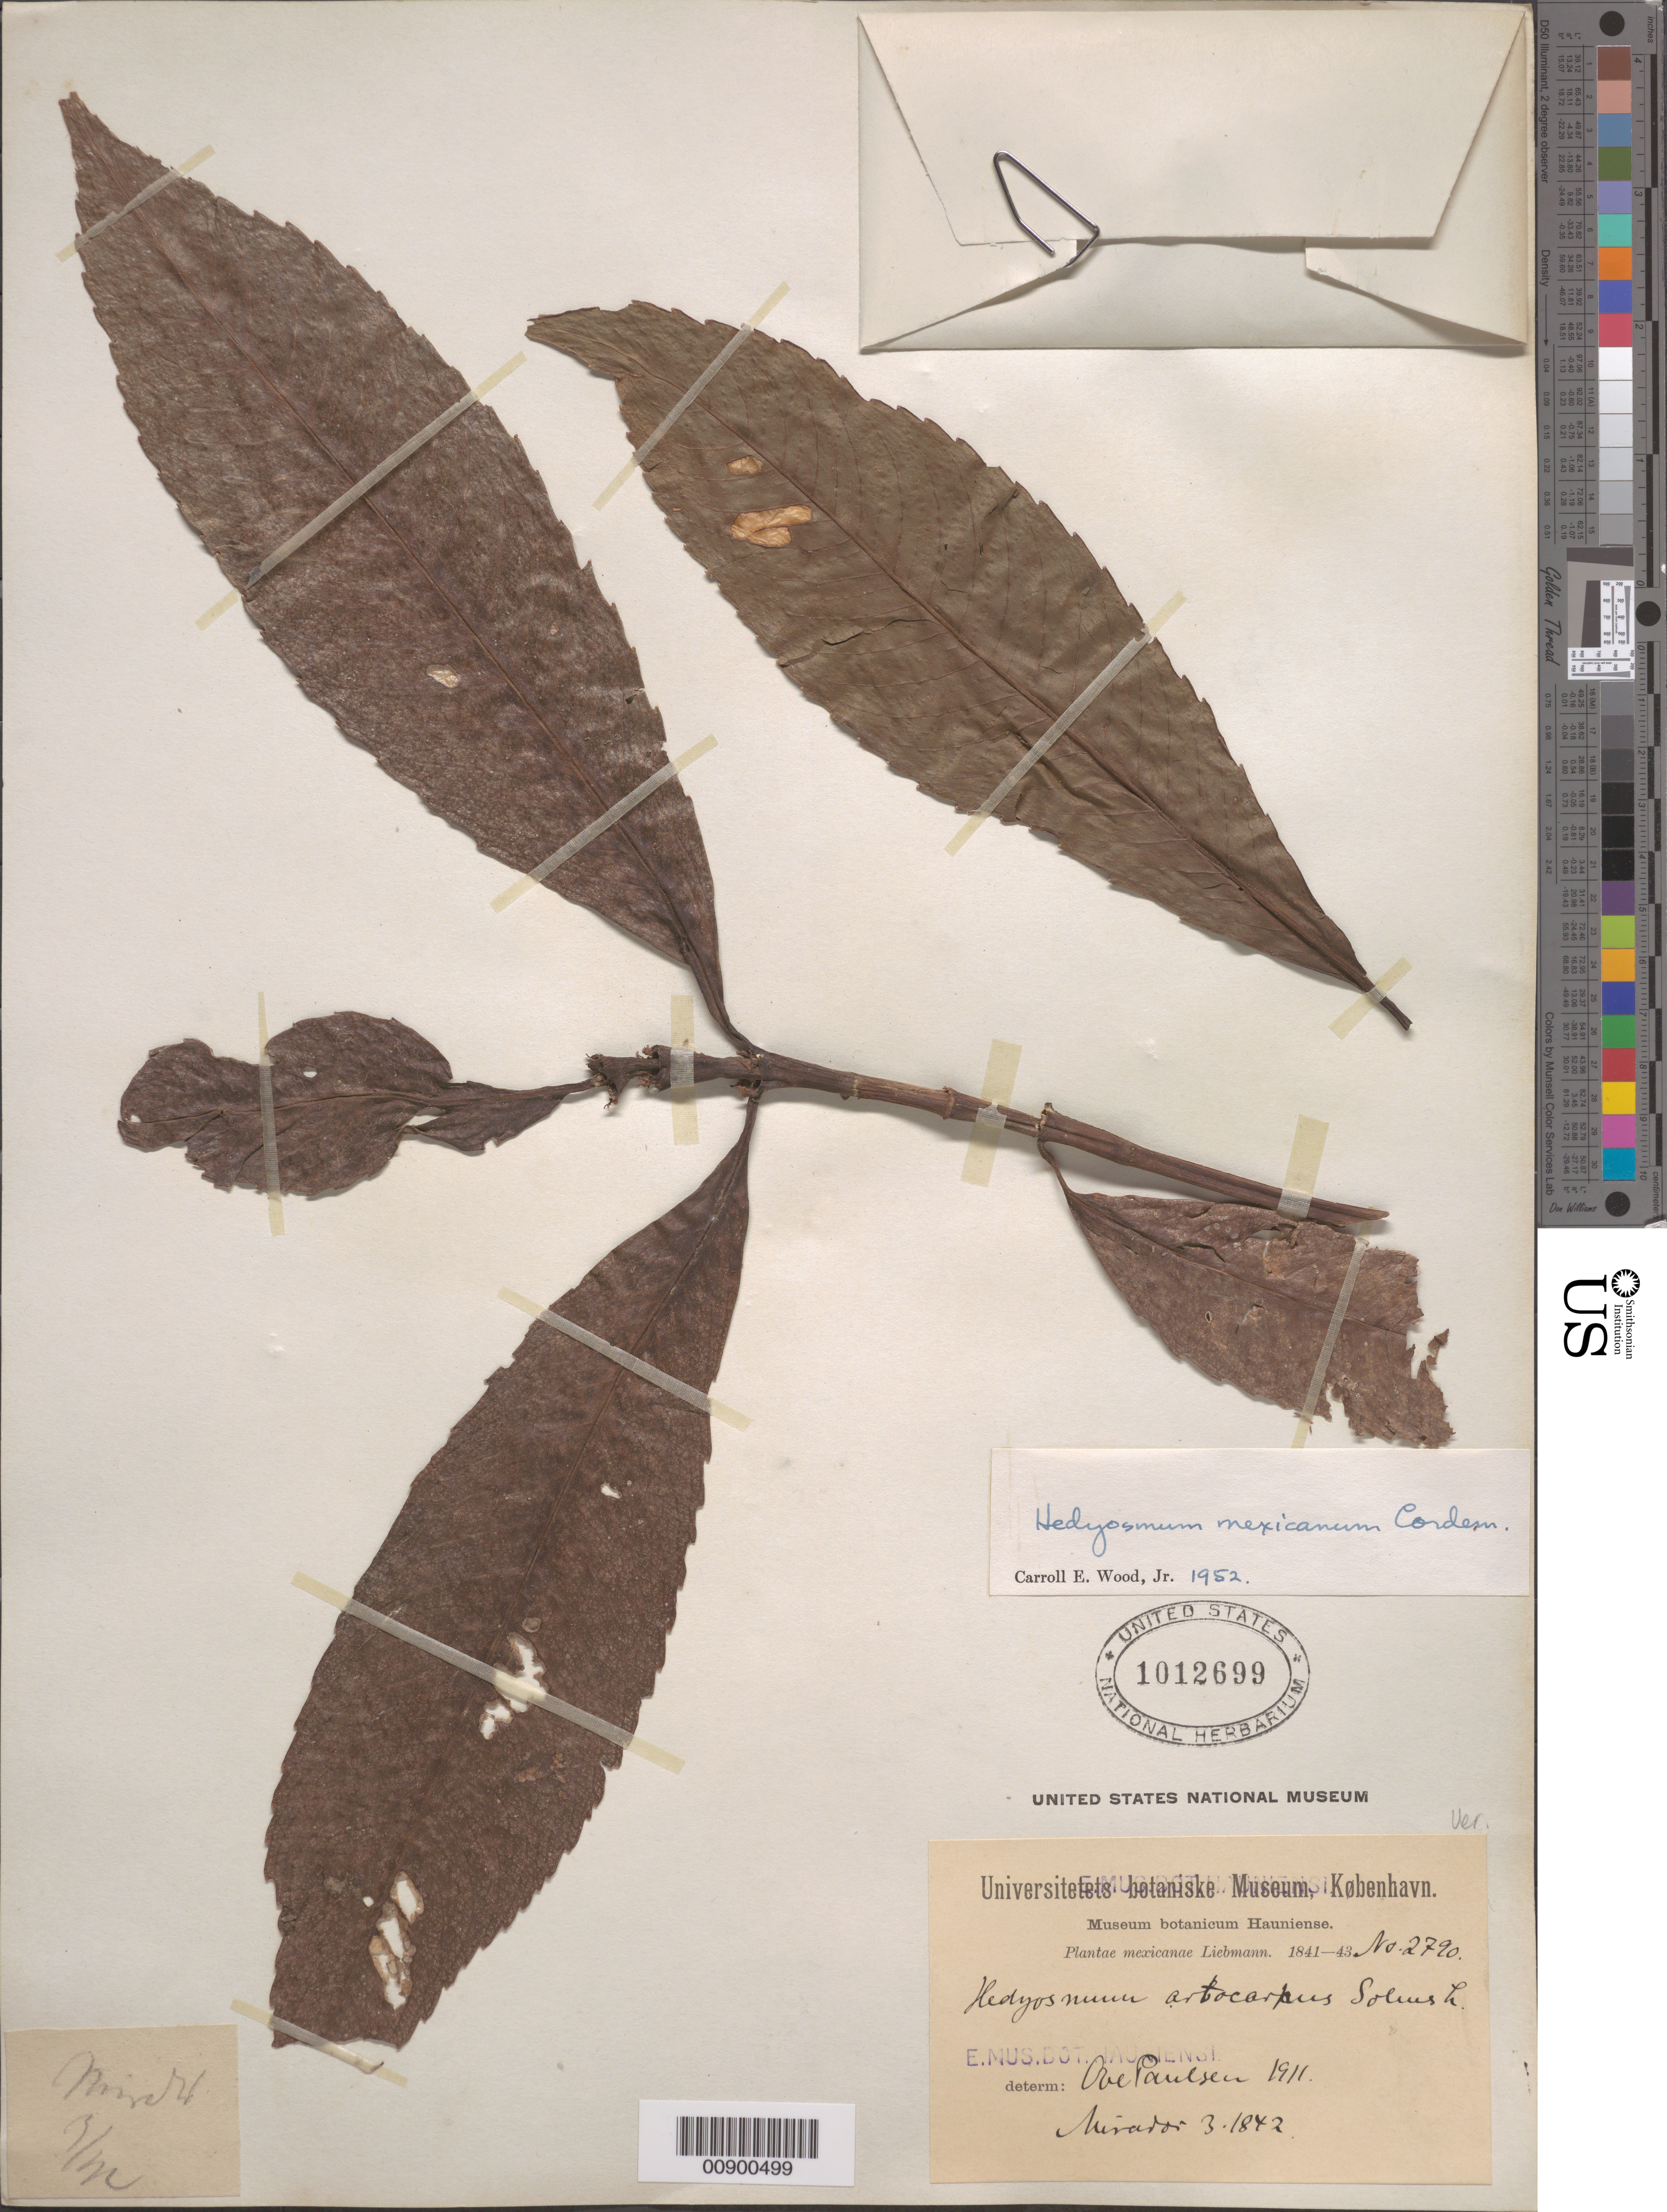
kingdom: Plantae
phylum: Tracheophyta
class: Magnoliopsida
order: Chloranthales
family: Chloranthaceae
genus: Hedyosmum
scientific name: Hedyosmum mexicanum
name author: C. Cordem.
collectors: F. M. Liebmann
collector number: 2790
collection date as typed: Mar 1842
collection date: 1842-03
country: Mexico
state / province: Veracruz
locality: Mirador.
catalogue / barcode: US 1012699